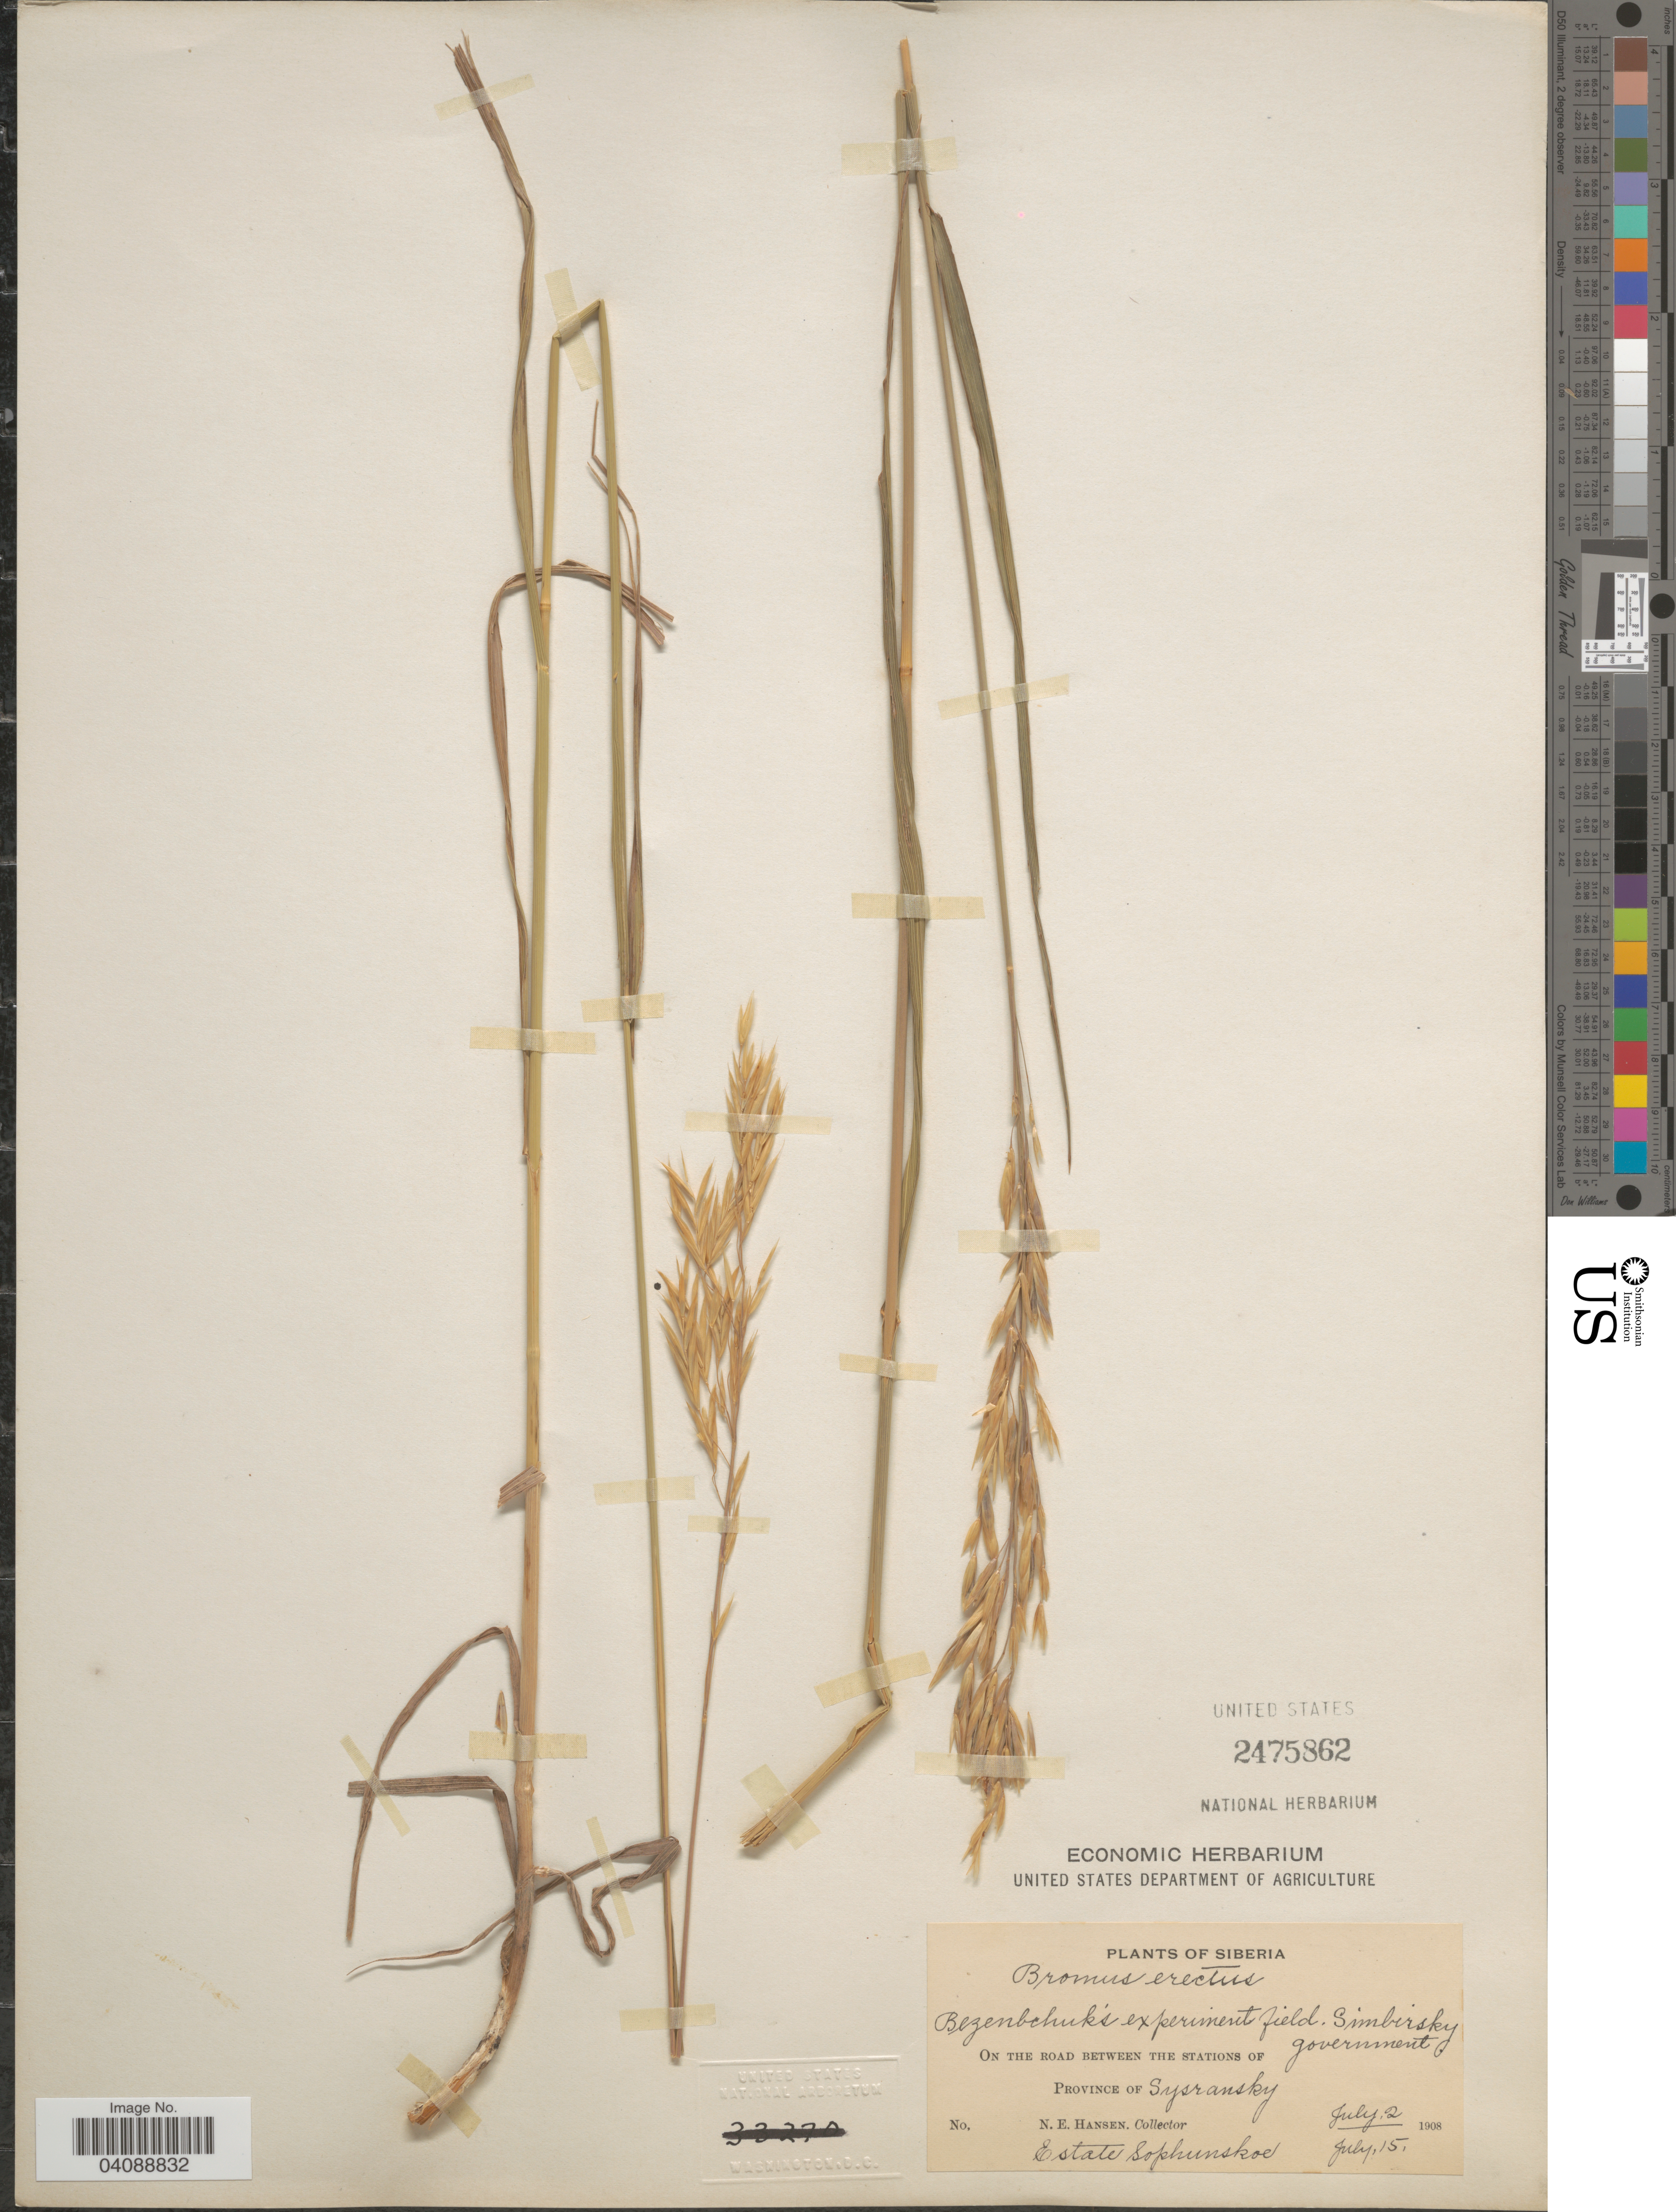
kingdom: Plantae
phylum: Tracheophyta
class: Liliopsida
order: Poales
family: Poaceae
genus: Bromus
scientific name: Bromus erectus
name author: Huds.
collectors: N. Hansen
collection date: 1908-07-02/1908-07-15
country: Russian Federation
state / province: Samara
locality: Siberia. Bezenbchuk's experiment field. Simbirsky government. On the road between the stations of Province of Sysransky. Estate Sophunskoe.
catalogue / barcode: US 2475862